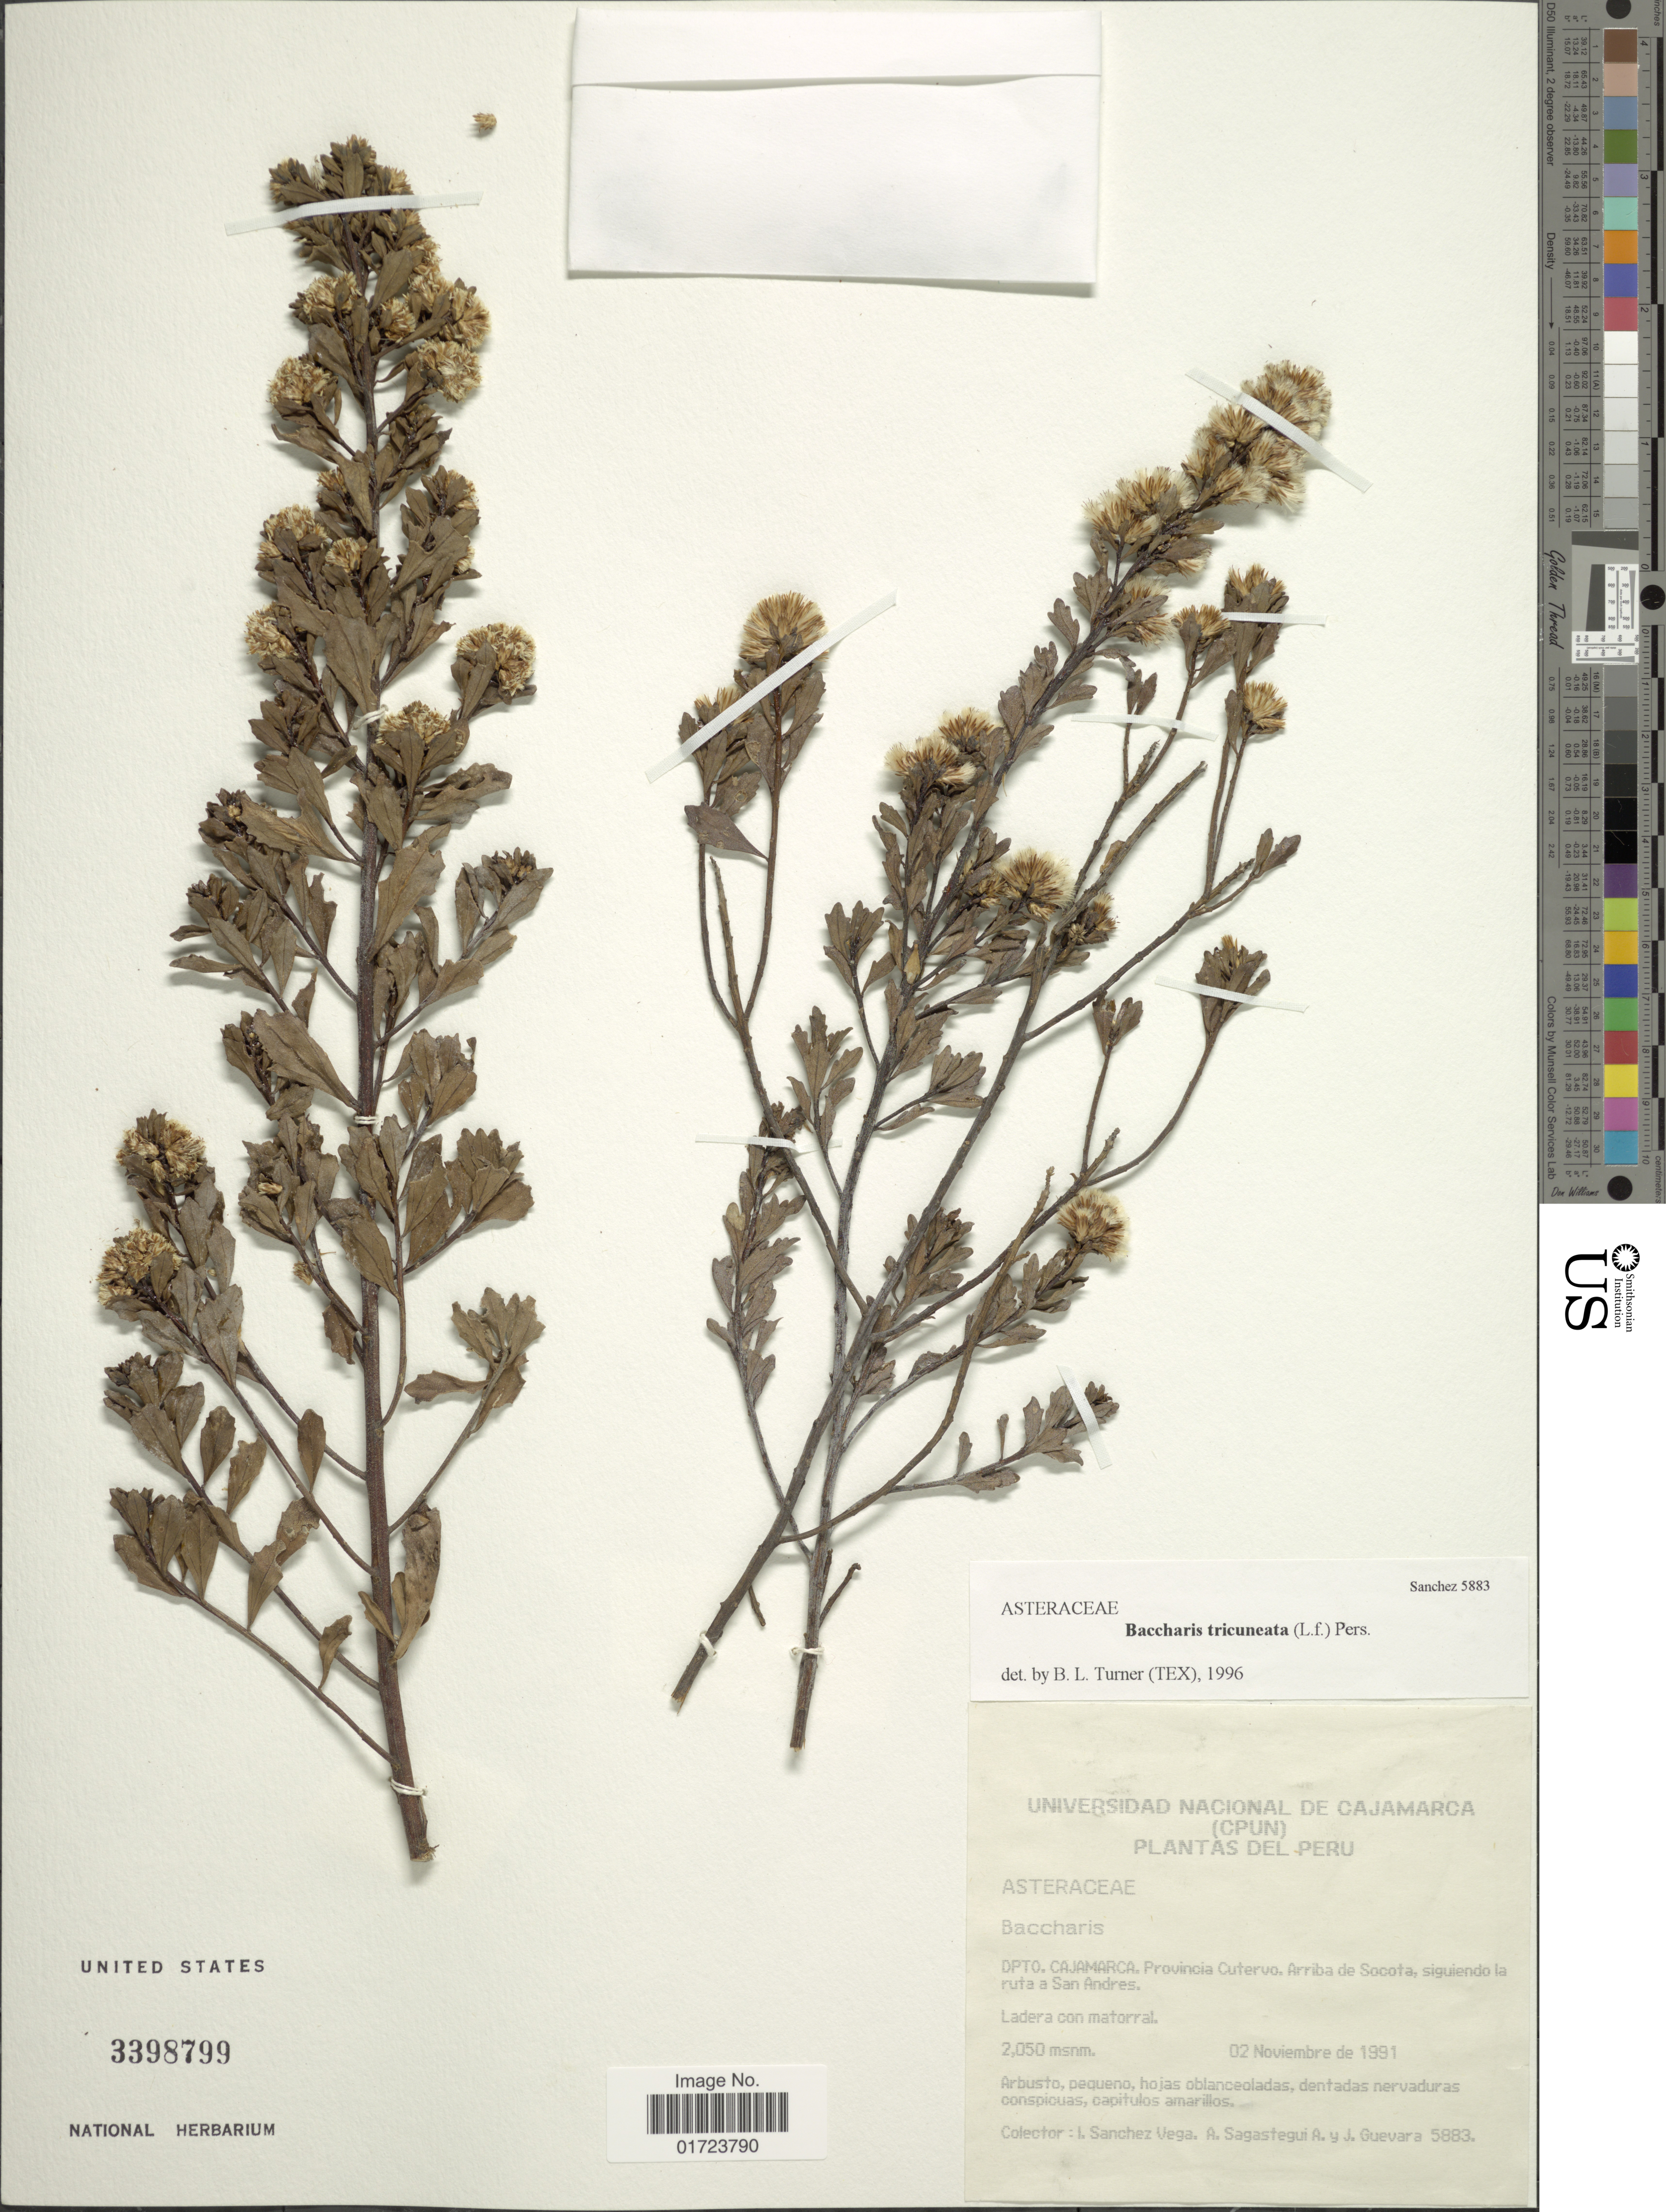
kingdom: Plantae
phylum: Tracheophyta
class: Magnoliopsida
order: Asterales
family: Asteraceae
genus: Baccharis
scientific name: Baccharis tricuneata var. robusta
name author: Cuatrec.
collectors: I. Sánchez Vega, A. Sagástegui A. & J. Guevara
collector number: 5883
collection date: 1991-11-02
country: Peru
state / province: Cajamarca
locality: Dpto. Cajamarca, Provincia Cutervo,Arriba de Socota, siguiendo la ruta a San Andreas.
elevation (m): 2050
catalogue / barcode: US 3398799